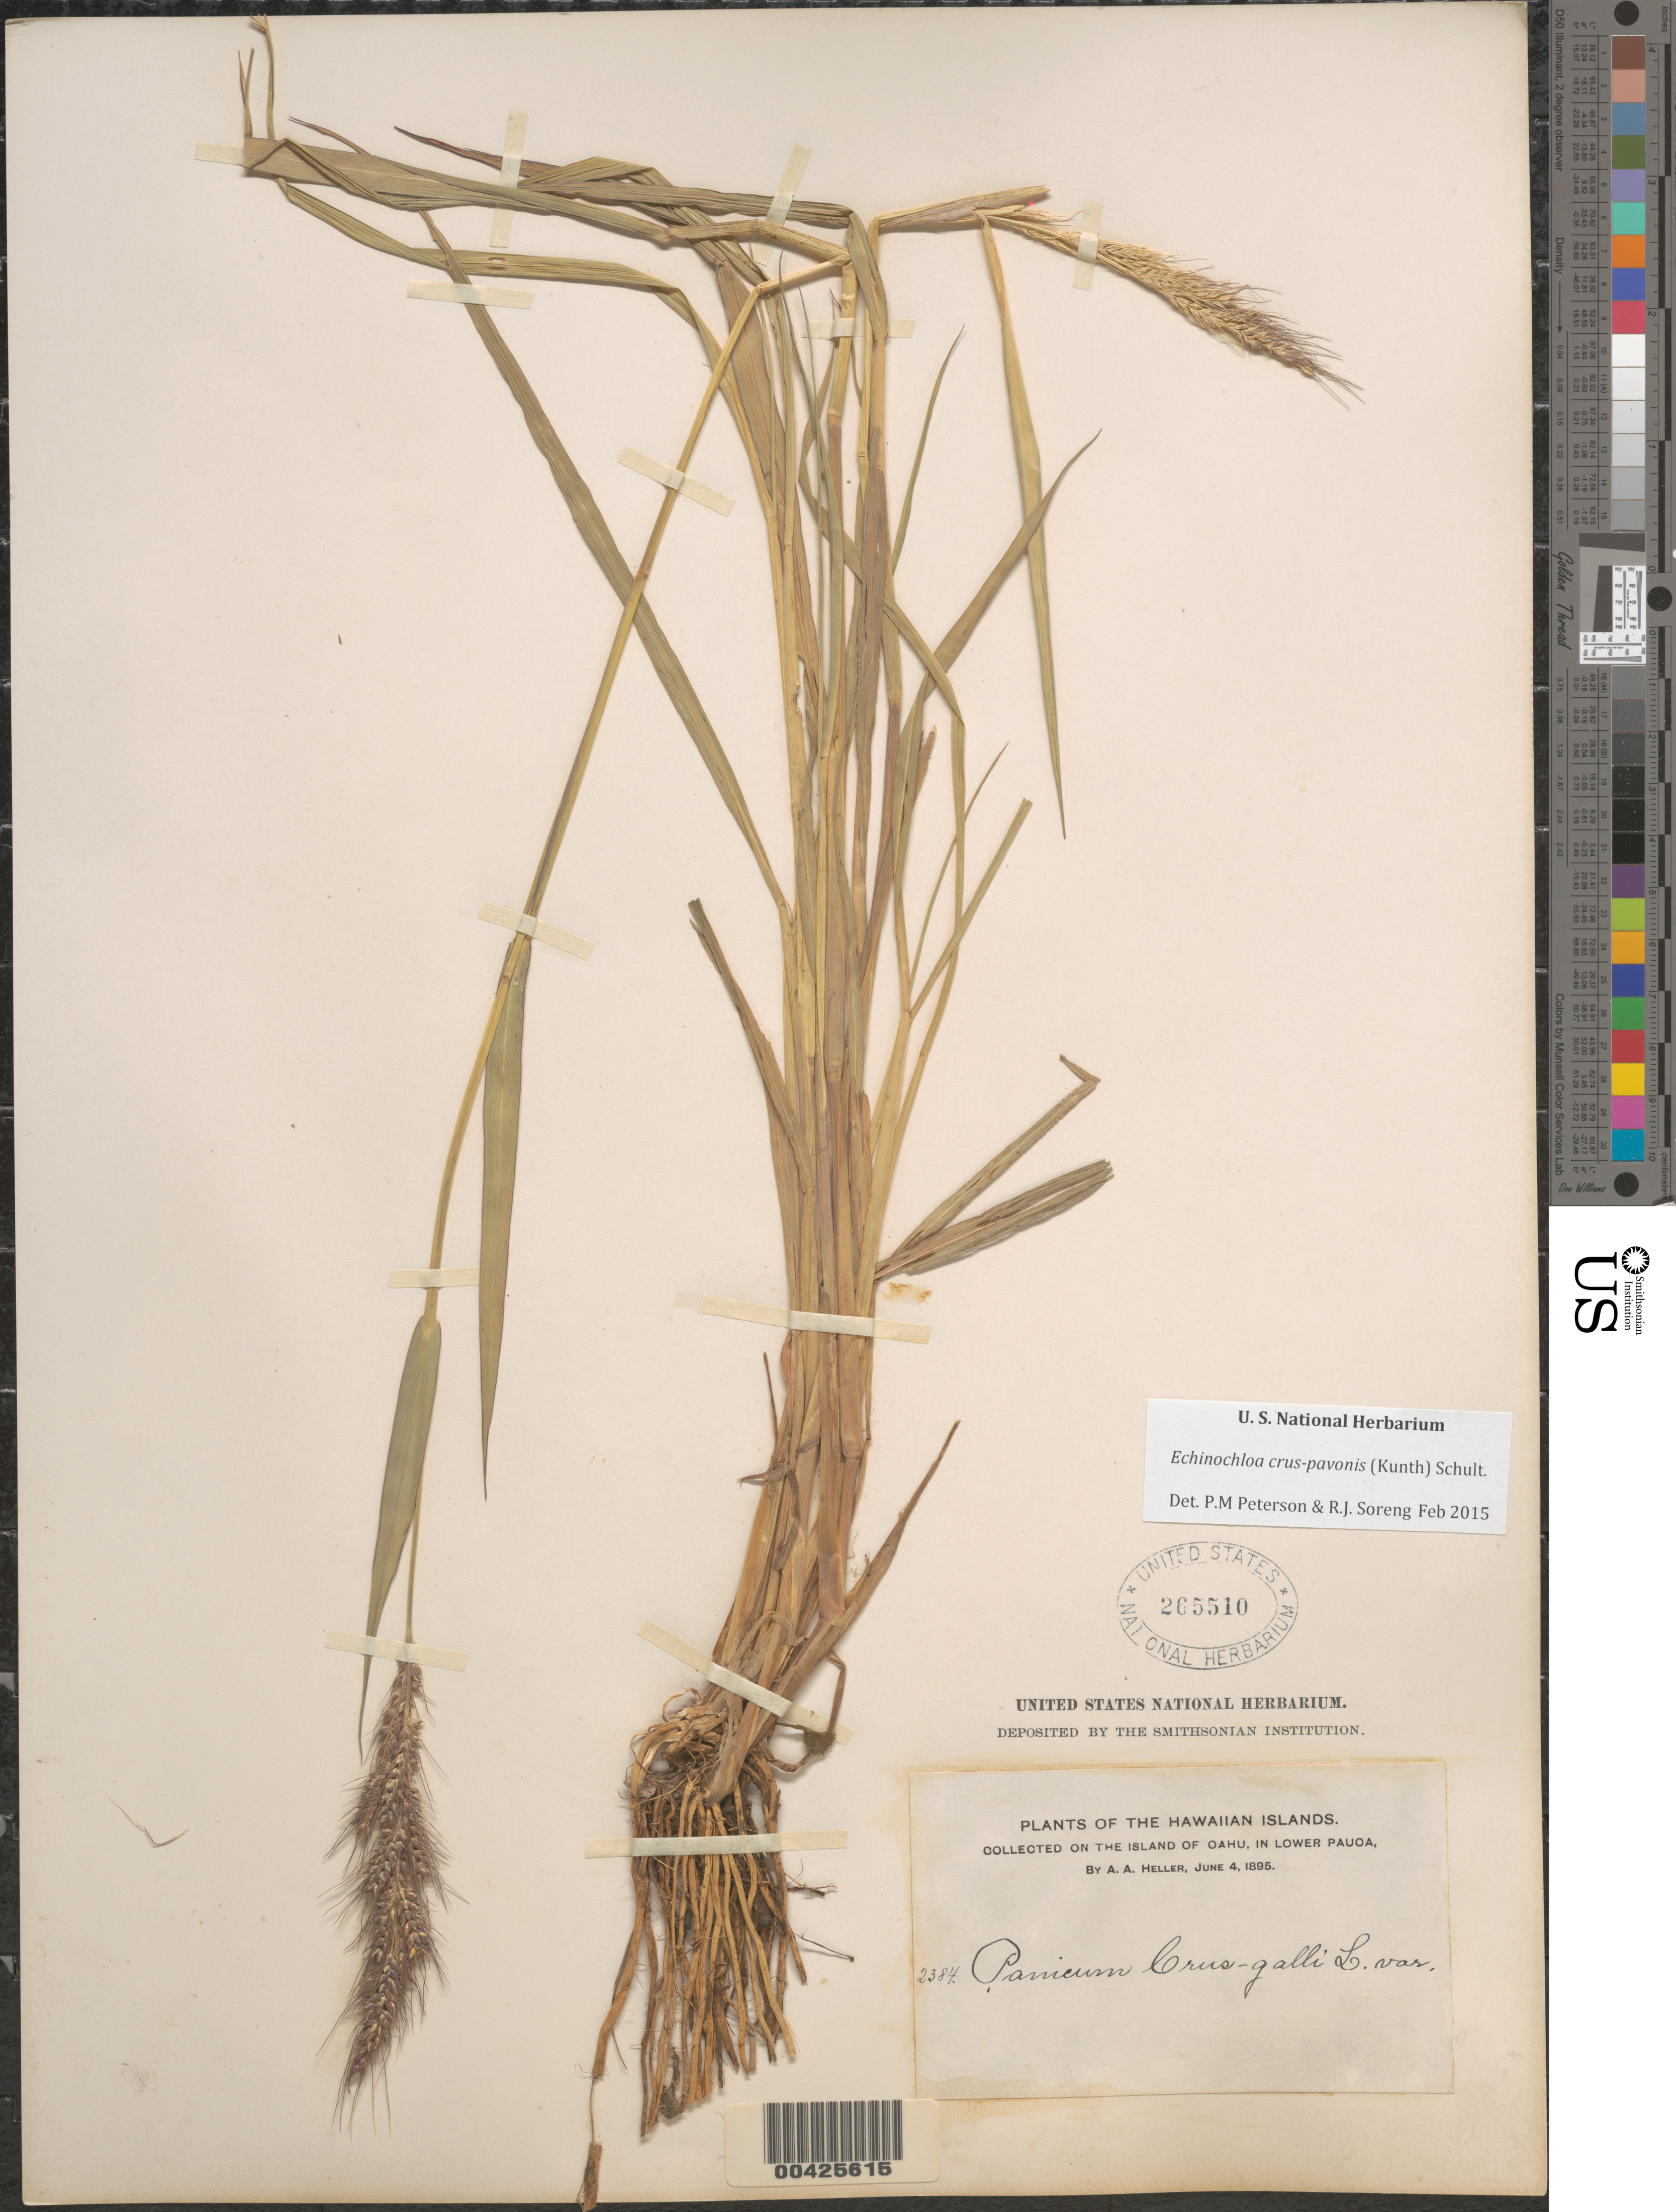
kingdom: Plantae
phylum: Tracheophyta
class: Liliopsida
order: Poales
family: Poaceae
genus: Echinochloa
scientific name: Echinochloa crus-galli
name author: (L.) P. Beauv.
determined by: Wagner, W. L., (BOT), Smithsonian Institution - National Museum of Natural History (UNITED STATES)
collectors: A. A. Heller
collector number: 2384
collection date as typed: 4 Jun 1895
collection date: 1895-06-04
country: United States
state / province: Hawaii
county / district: Honolulu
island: Oahu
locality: In lower Pauoa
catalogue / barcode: US 265510